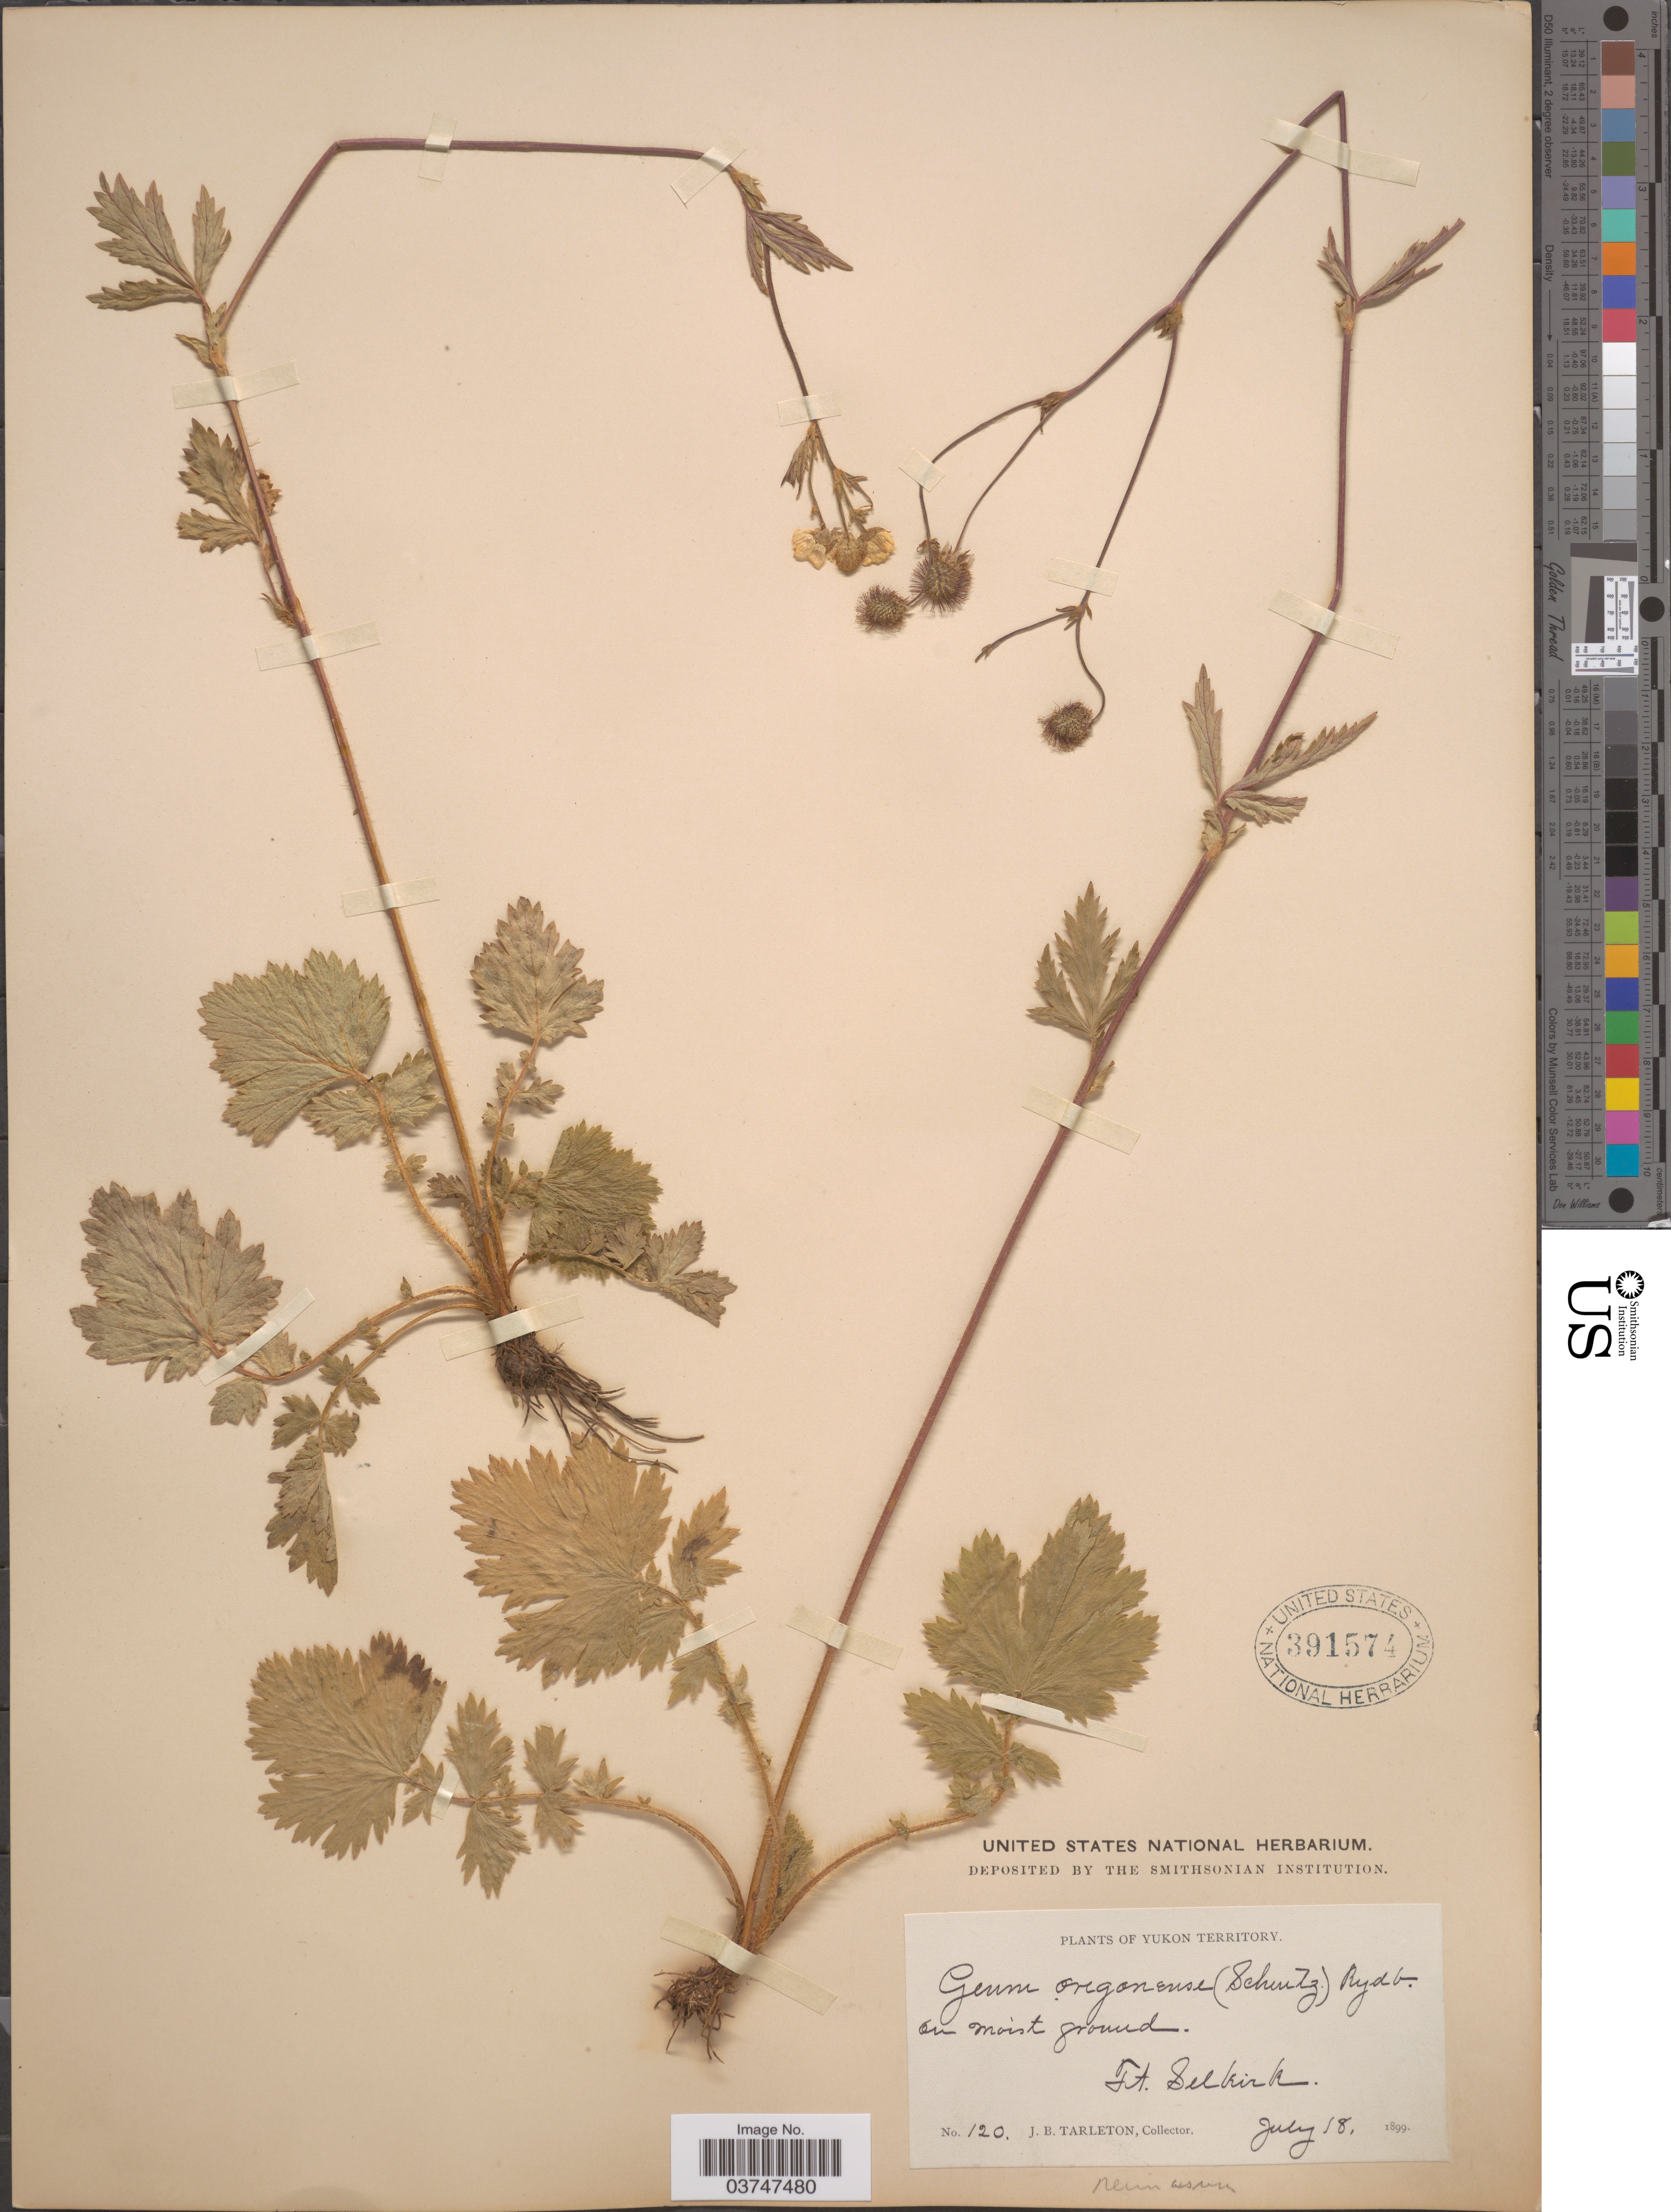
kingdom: Plantae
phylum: Tracheophyta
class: Magnoliopsida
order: Rosales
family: Rosaceae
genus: Geum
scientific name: Geum macrophyllum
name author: Willd.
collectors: J. Tarleton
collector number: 120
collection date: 1899-07-18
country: Canada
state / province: Yukon Territory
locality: Ft. Selkirk.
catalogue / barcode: US 391574